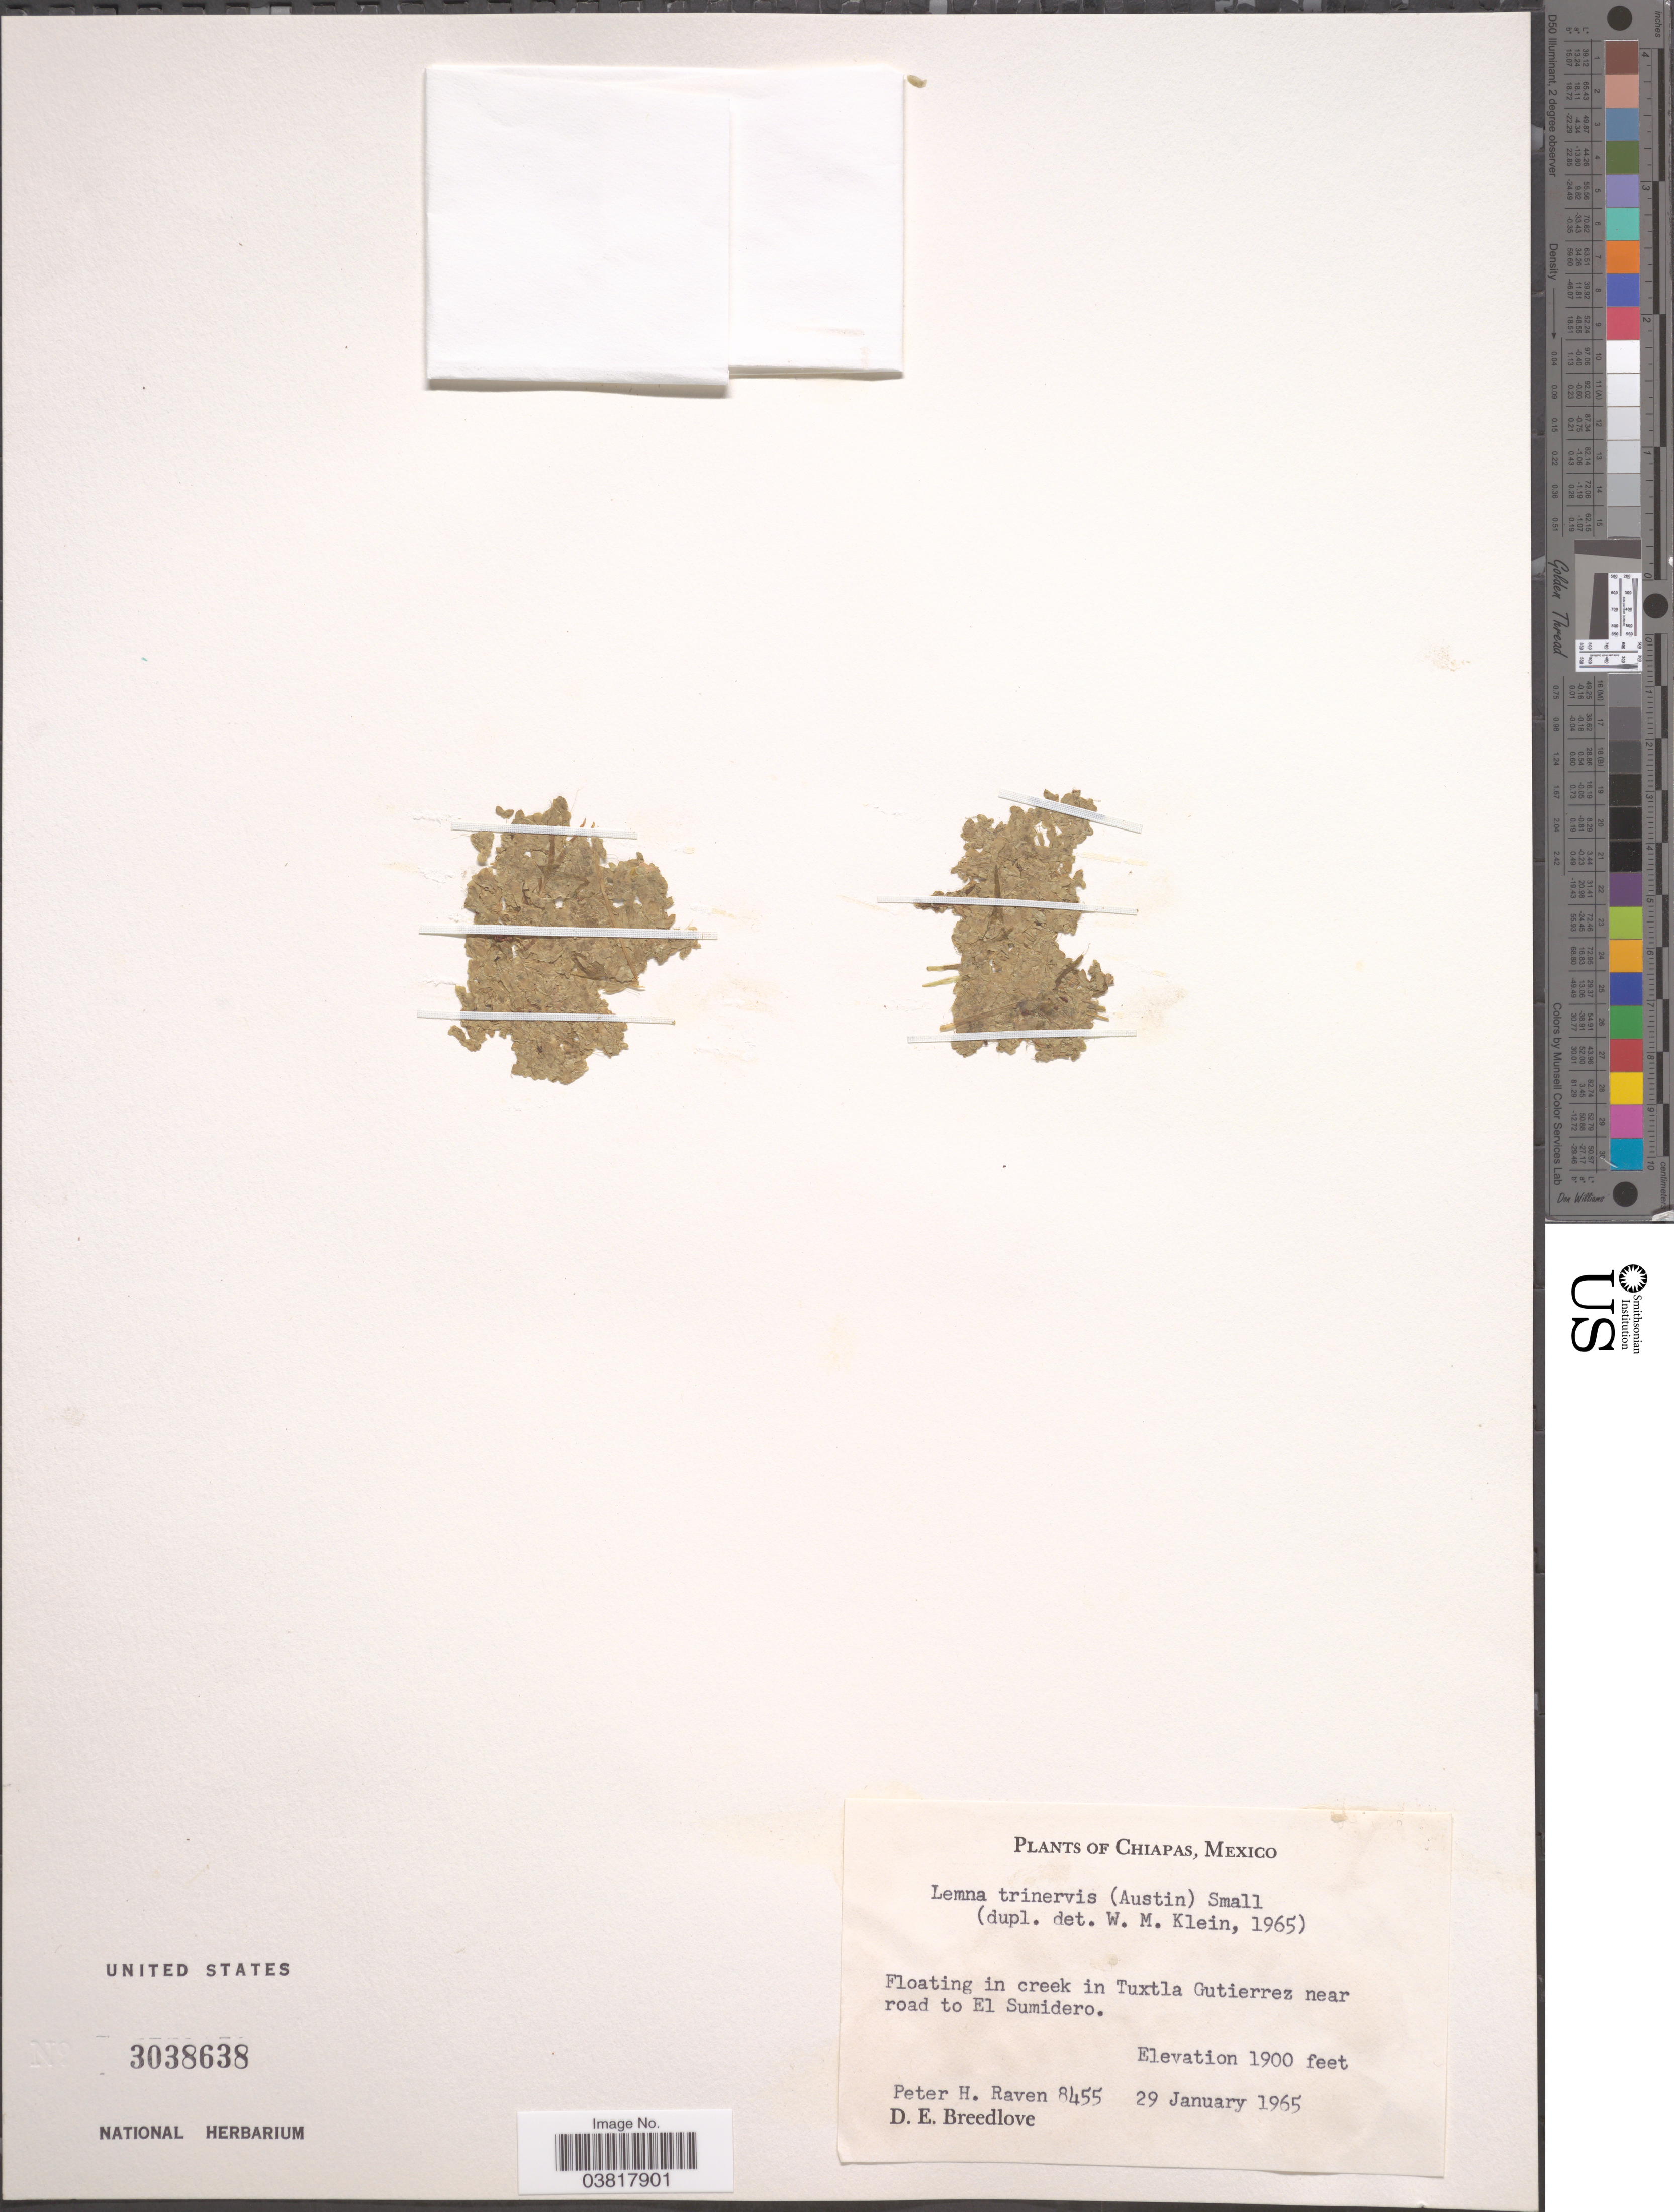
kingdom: Plantae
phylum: Tracheophyta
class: Liliopsida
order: Alismatales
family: Araceae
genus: Lemna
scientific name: Lemna trinervis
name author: Small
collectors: P. Raven & D. E. Breedlove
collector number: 8455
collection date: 1965-01-29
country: Mexico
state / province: Chiapas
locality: Floating in creek in Tuxtla Gutierrez near road to El Sumidero.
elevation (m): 579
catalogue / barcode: US 3038638